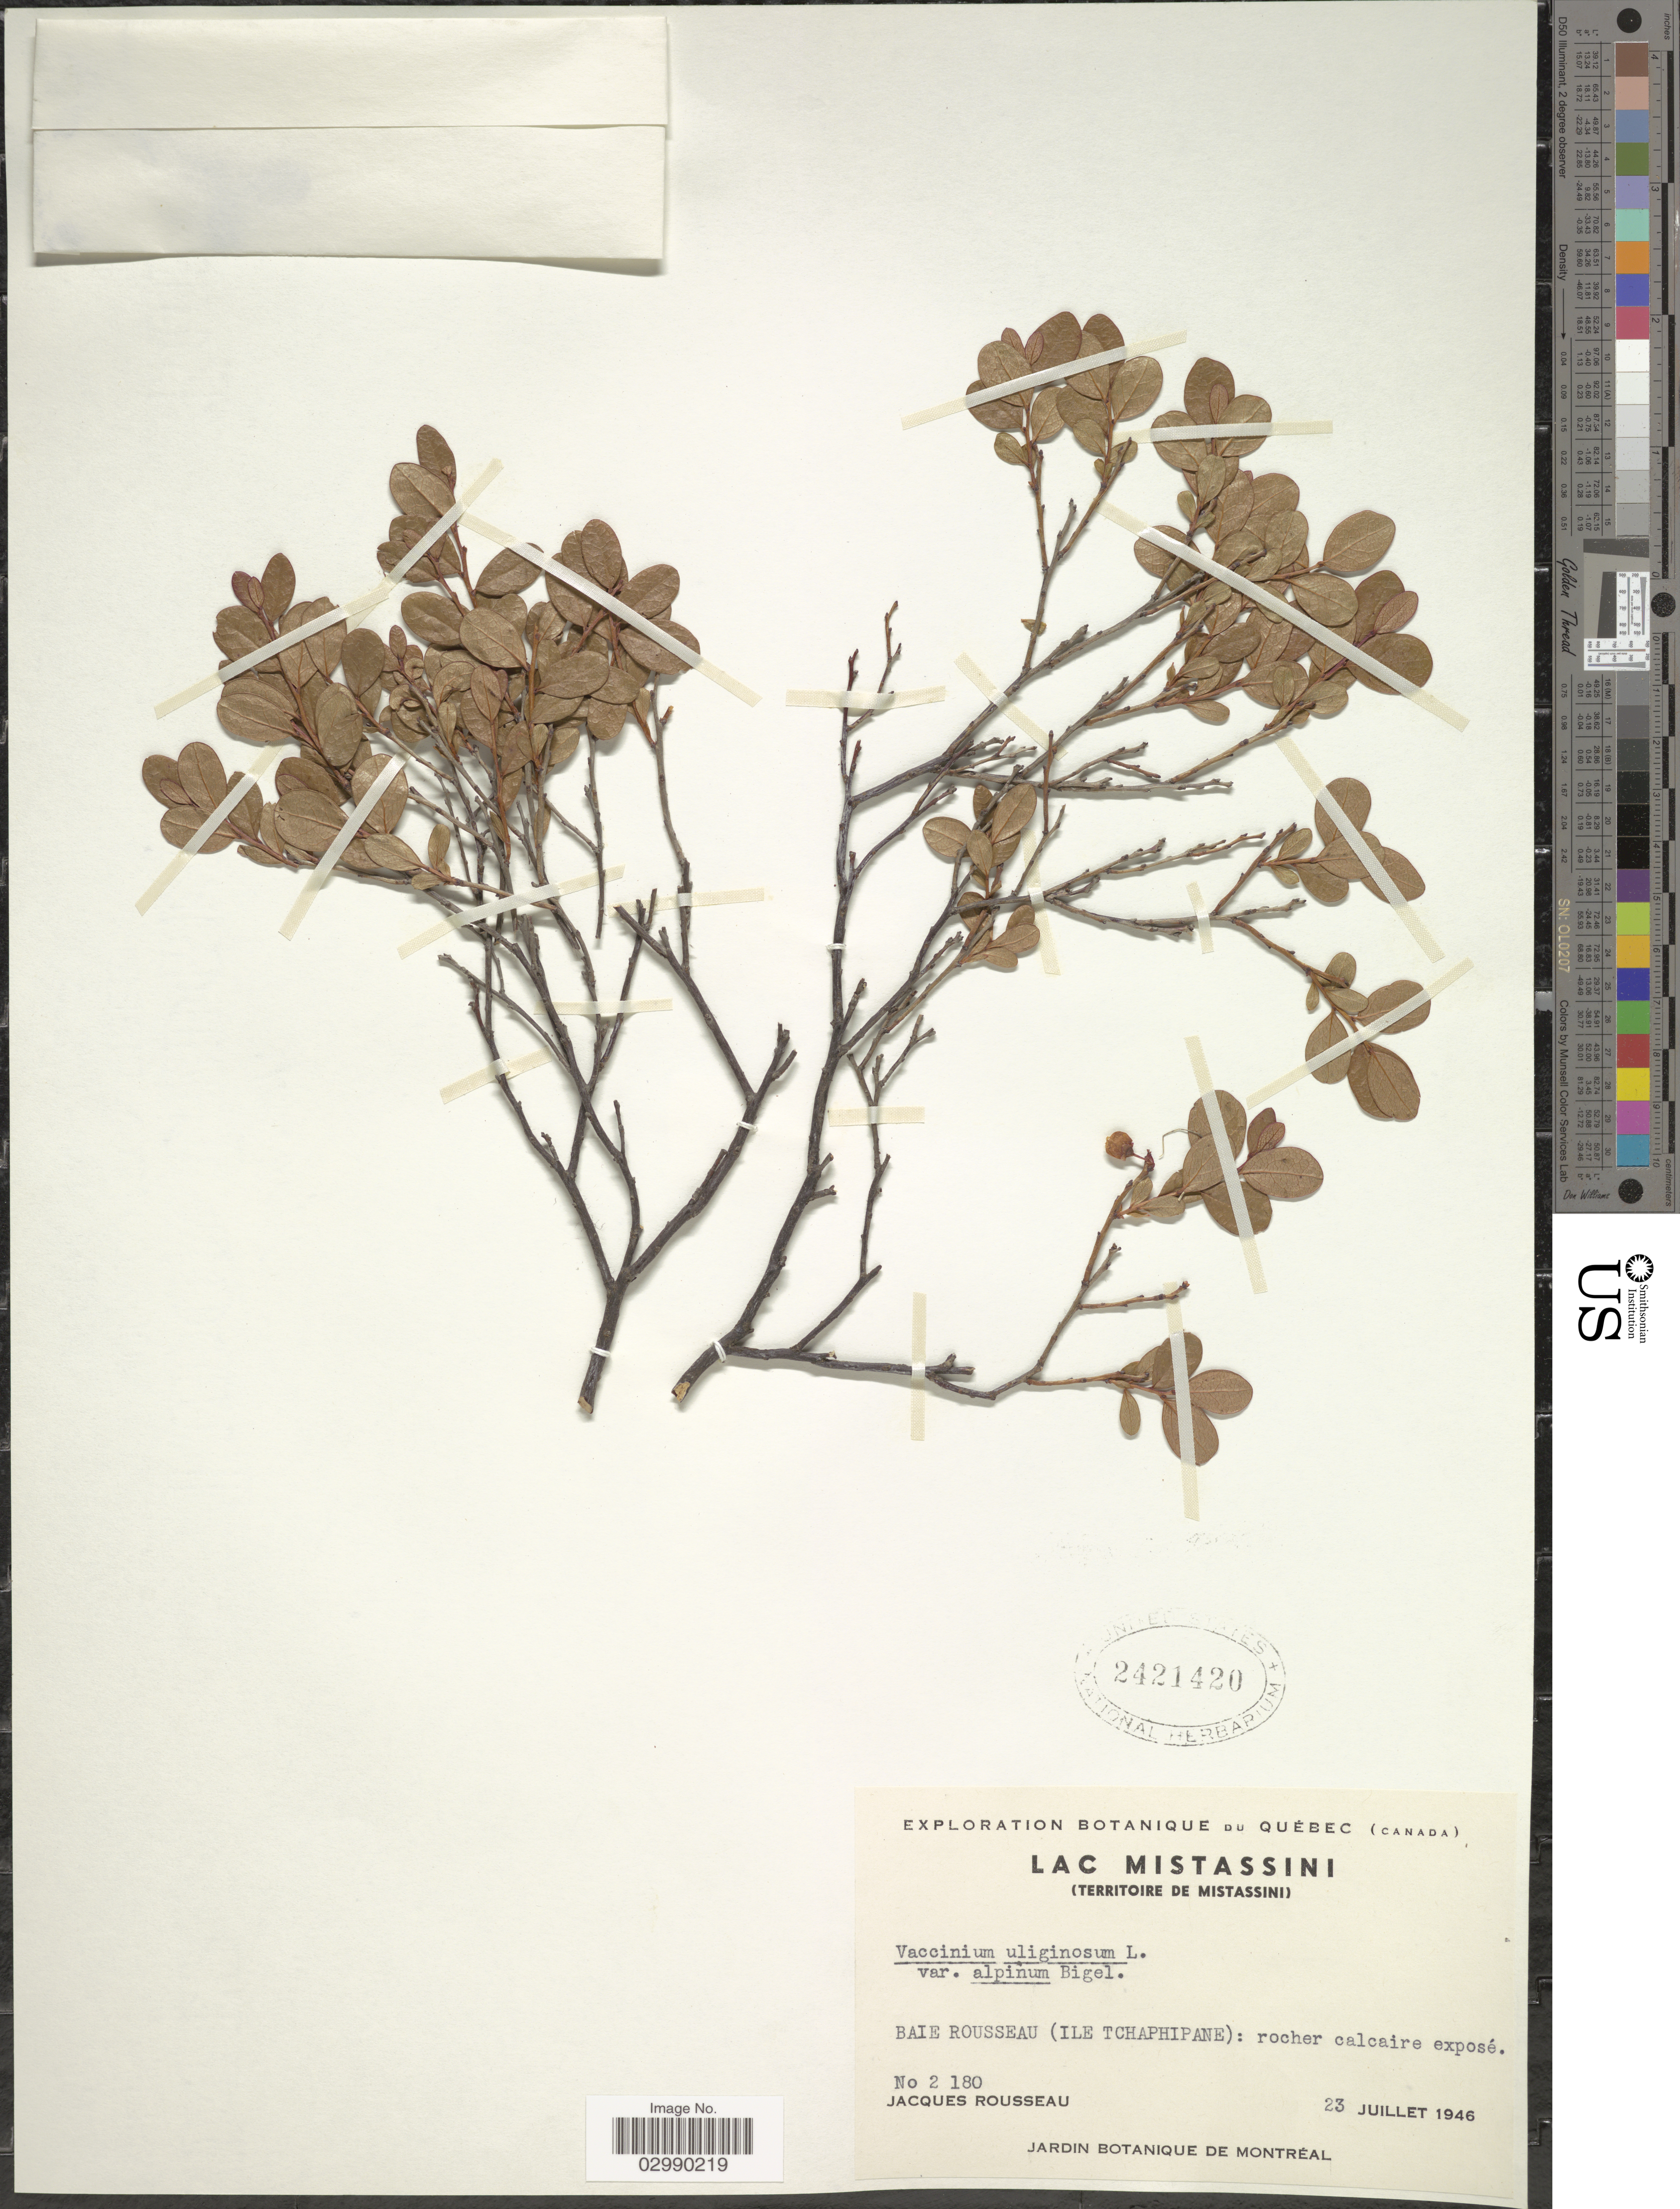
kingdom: Plantae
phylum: Tracheophyta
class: Magnoliopsida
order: Ericales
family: Ericaceae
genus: Vaccinium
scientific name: Vaccinium uliginosum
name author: L.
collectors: J. Rousseau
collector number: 2180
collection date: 1946-07-23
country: Canada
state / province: Quebec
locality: Lac Mistassini, Territoire de Mistassini, Baie Rousseau (Ile Tchaphipane).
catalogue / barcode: US 2421420